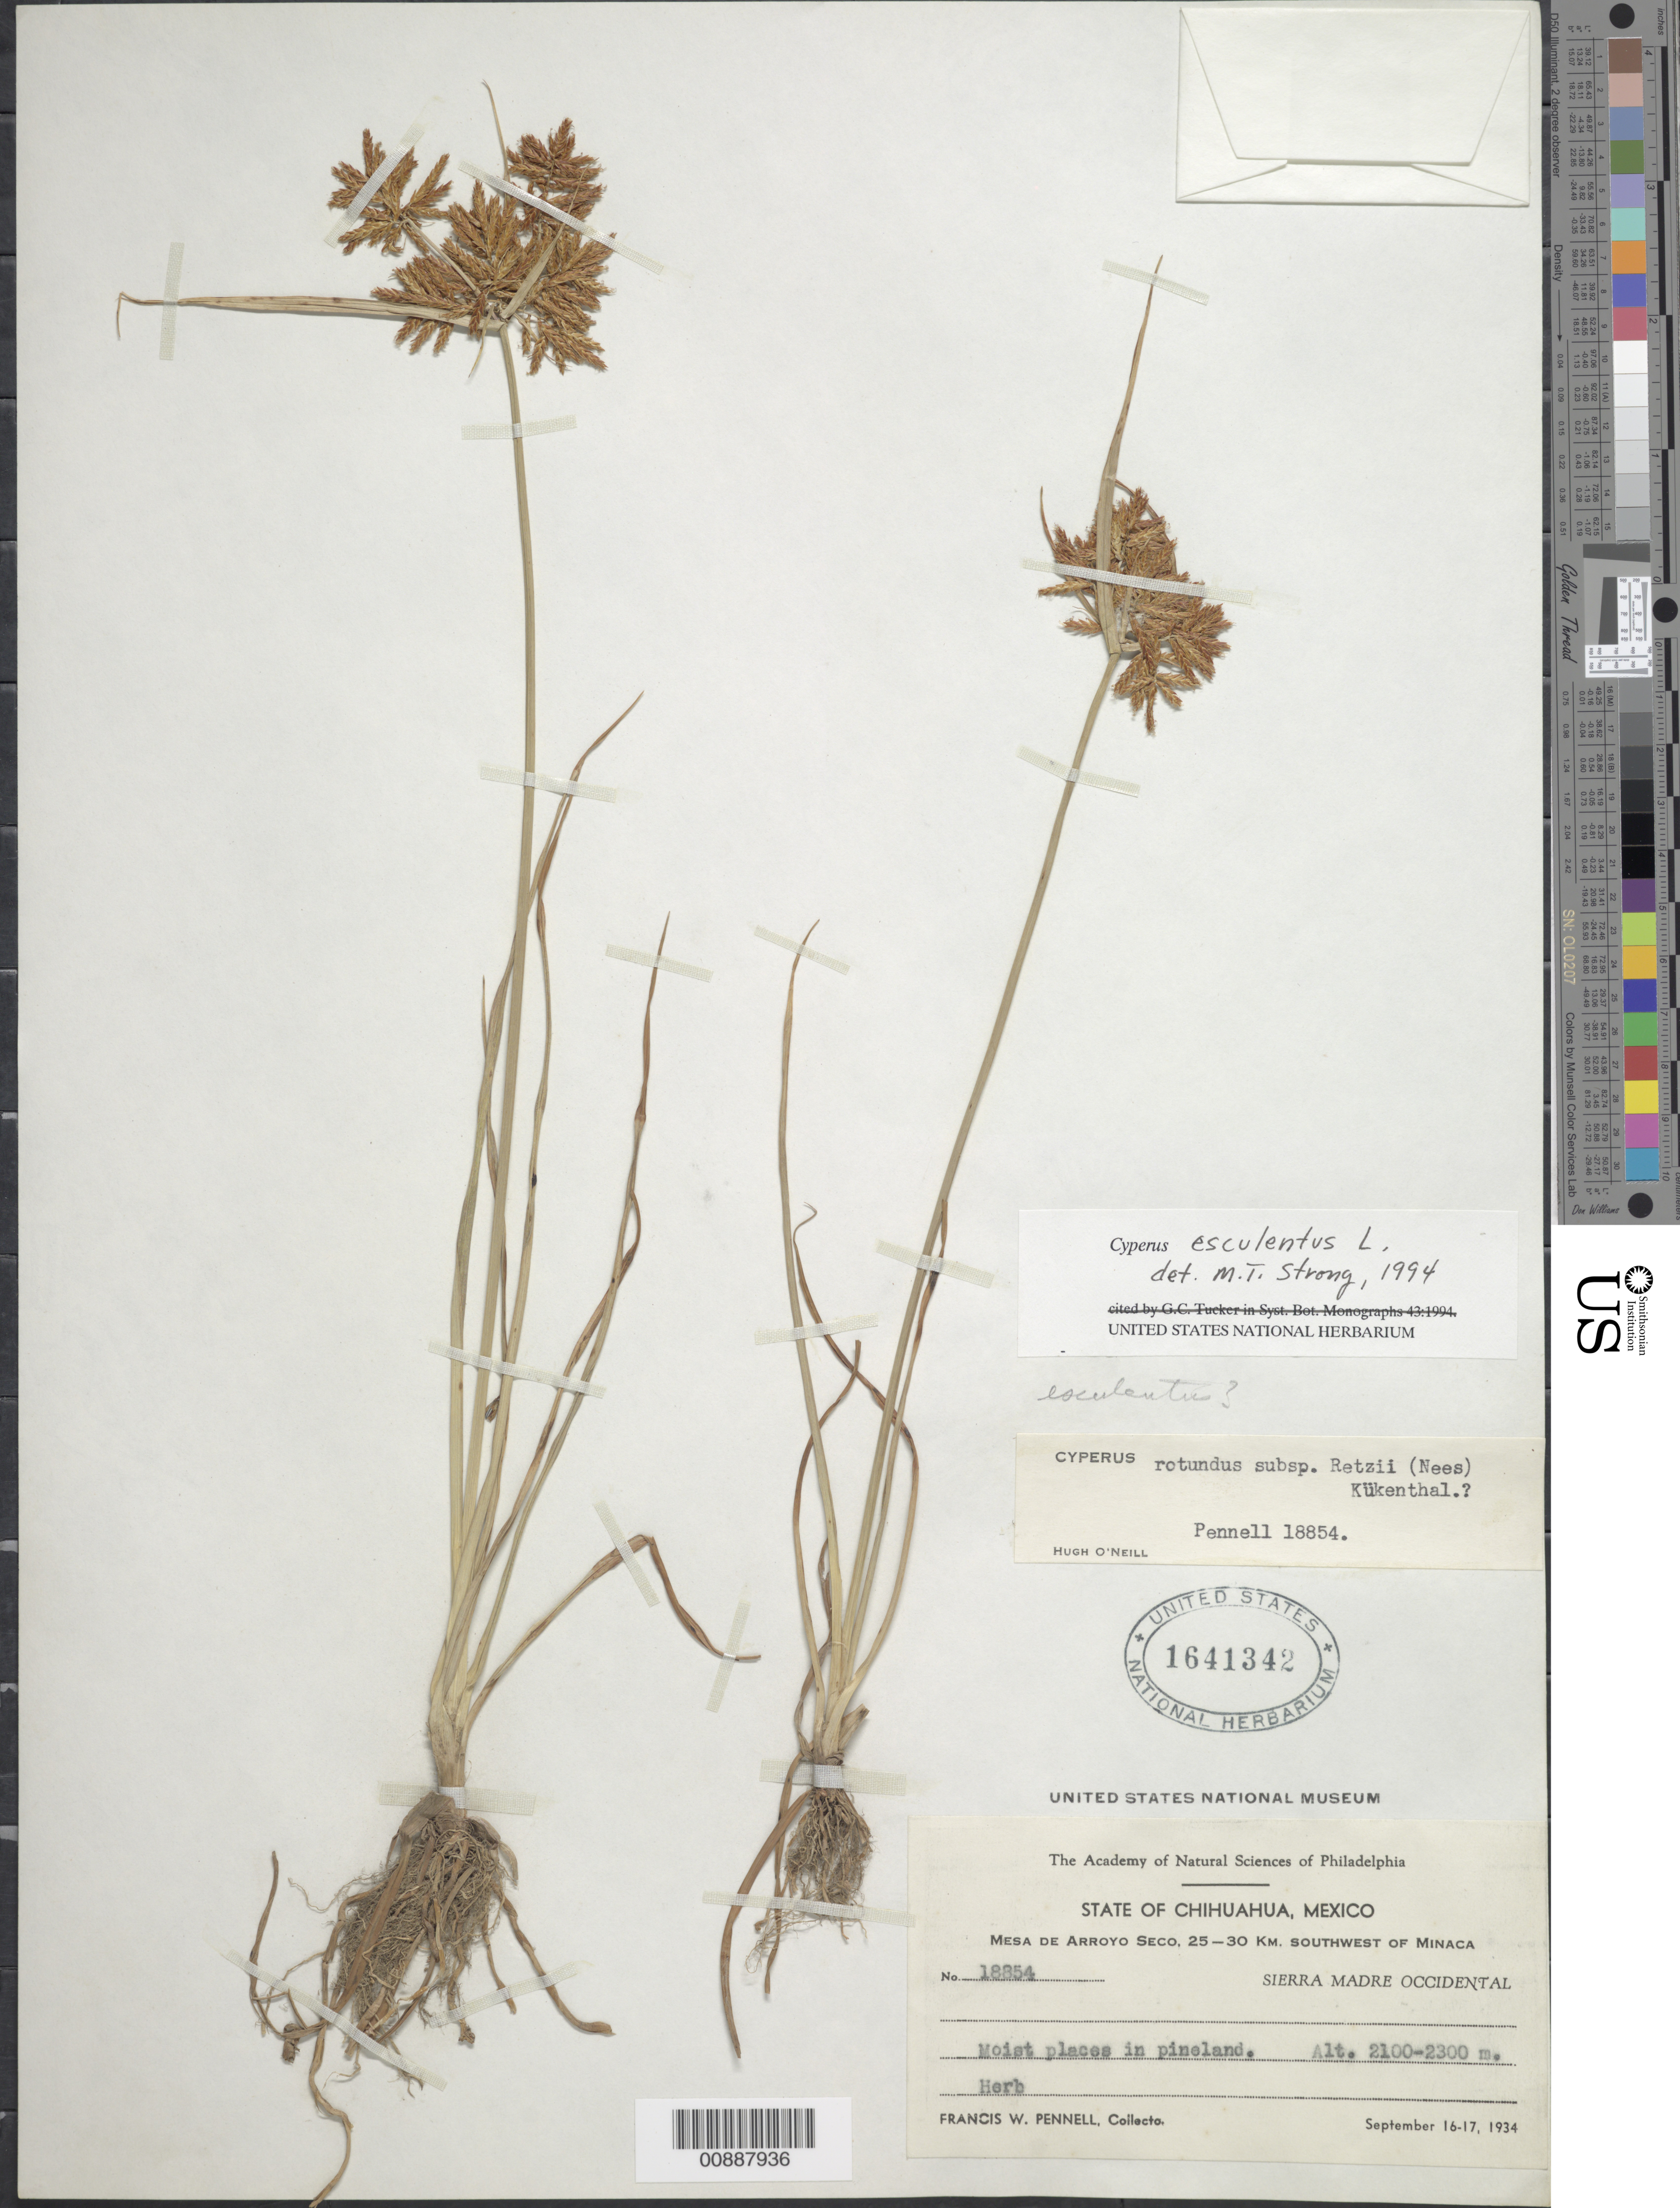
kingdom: Plantae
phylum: Tracheophyta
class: Liliopsida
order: Poales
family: Cyperaceae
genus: Cyperus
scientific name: Cyperus esculentus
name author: L.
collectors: F. W. Pennell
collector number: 18854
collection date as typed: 16 Sep 1934 to 17 Sep 1934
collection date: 1934-09-16/1934-09-17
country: Mexico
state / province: Chihuahua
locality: Mesa de Arroyo Seco, 25-30 km. southwest of Miñaca. Sierra Madre Occidental, Chihuahua.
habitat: Moist places in pineland.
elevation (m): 2300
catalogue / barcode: US 1641342